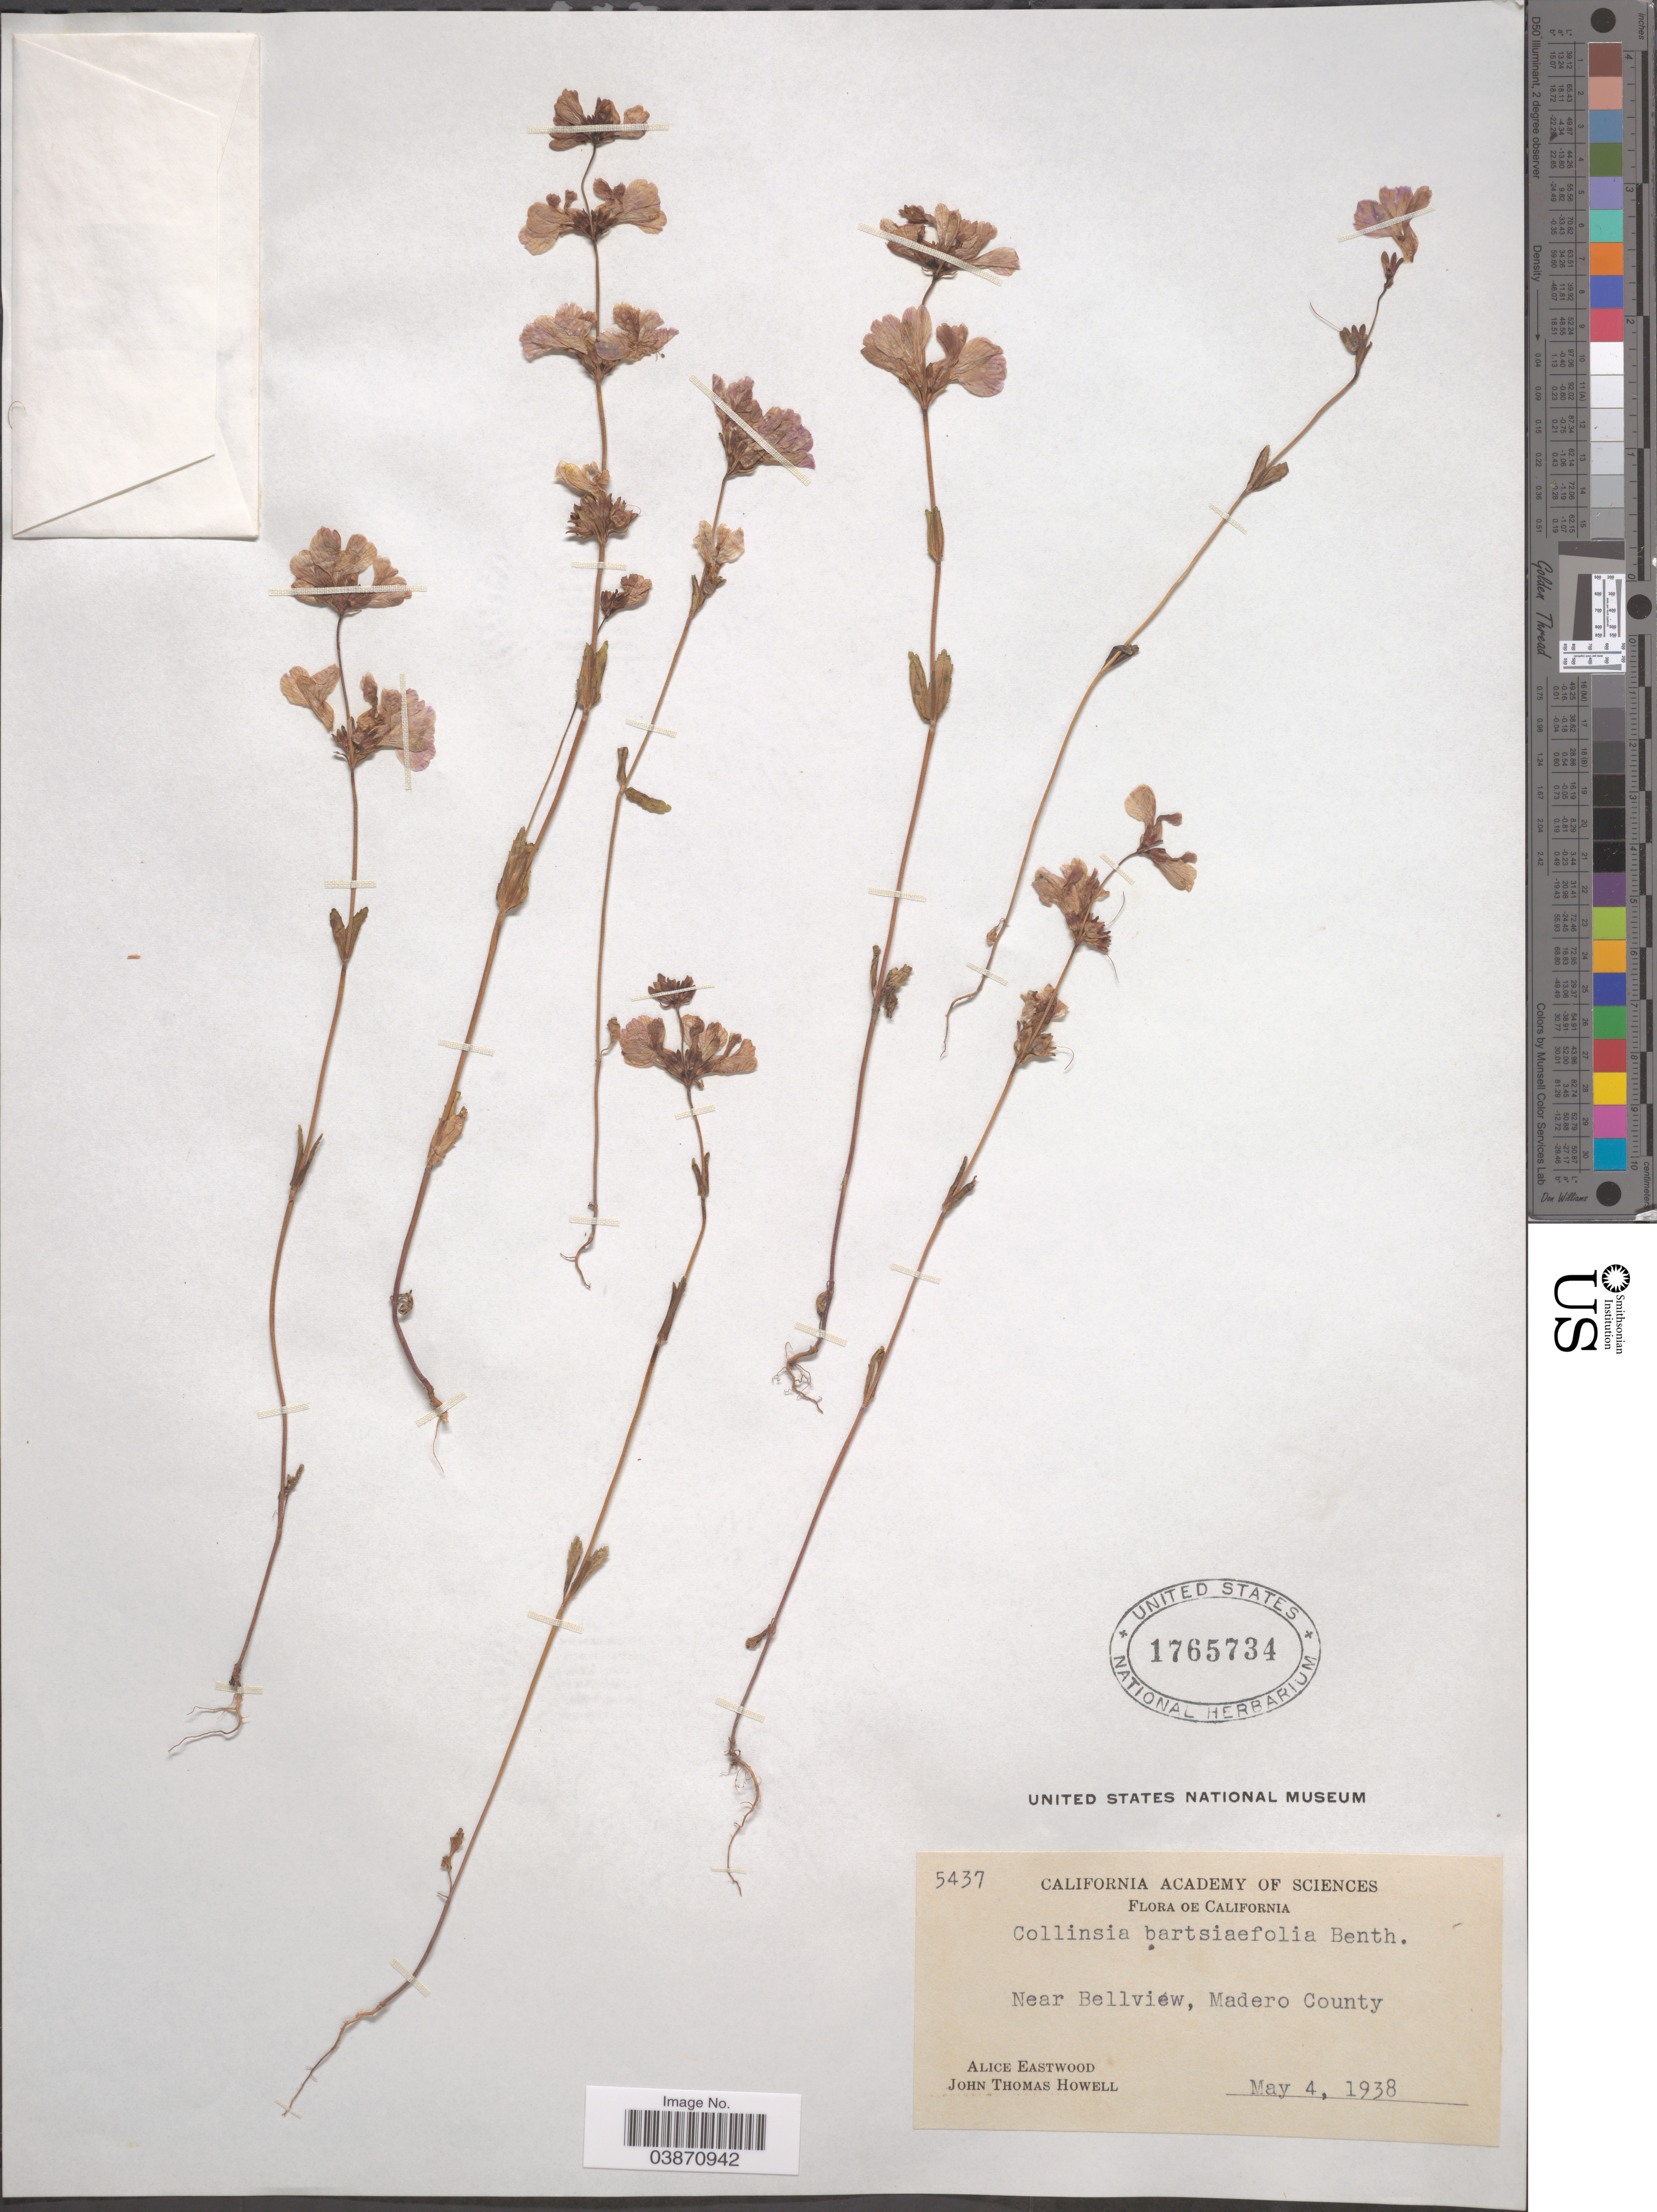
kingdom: Plantae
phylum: Tracheophyta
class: Magnoliopsida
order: Lamiales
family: Plantaginaceae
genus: Collinsia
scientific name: Collinsia bartsiifolia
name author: Benth.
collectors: A. Eastwood & J. T. Howell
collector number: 5437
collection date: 1938-05-04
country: United States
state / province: California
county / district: Madera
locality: Near Bellview, Madero County.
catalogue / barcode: US 1765734